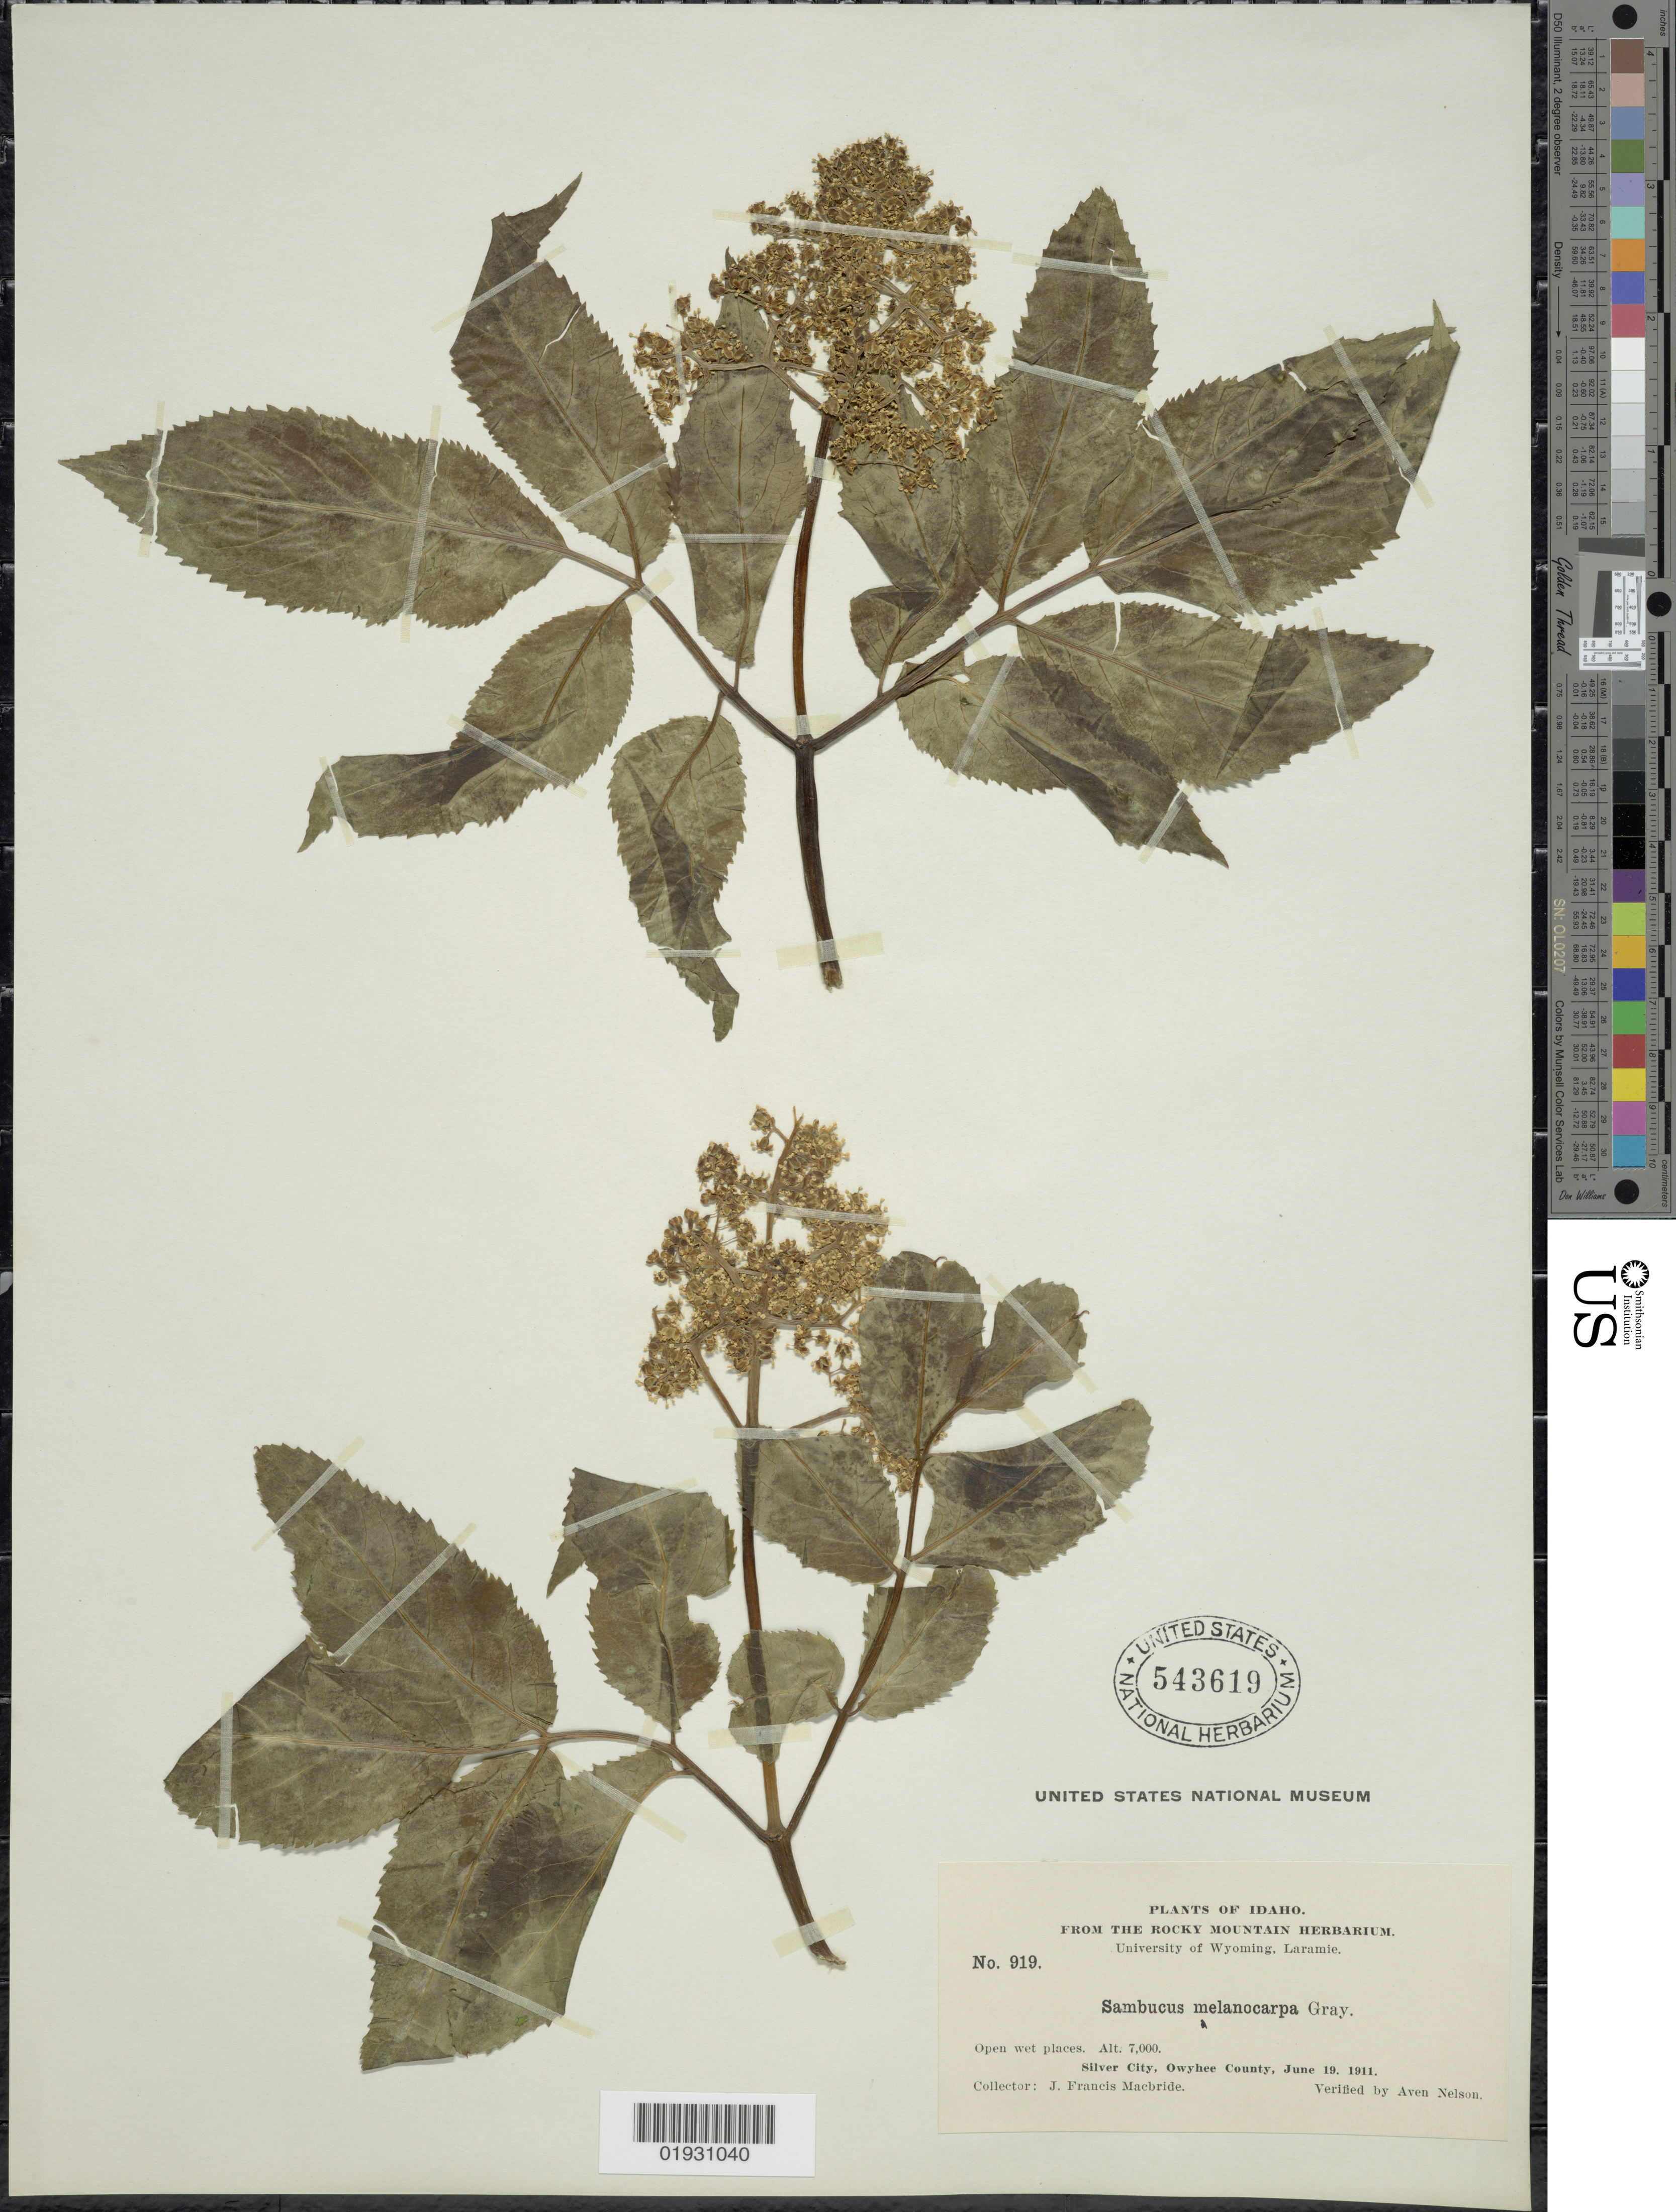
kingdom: Plantae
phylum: Tracheophyta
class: Magnoliopsida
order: Dipsacales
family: Viburnaceae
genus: Sambucus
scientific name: Sambucus melanocarpa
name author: A. Gray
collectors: J. F. Macbride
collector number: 919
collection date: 1911-06-19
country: United States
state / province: Idaho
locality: Silver City, Owyhee County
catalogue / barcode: US 543619